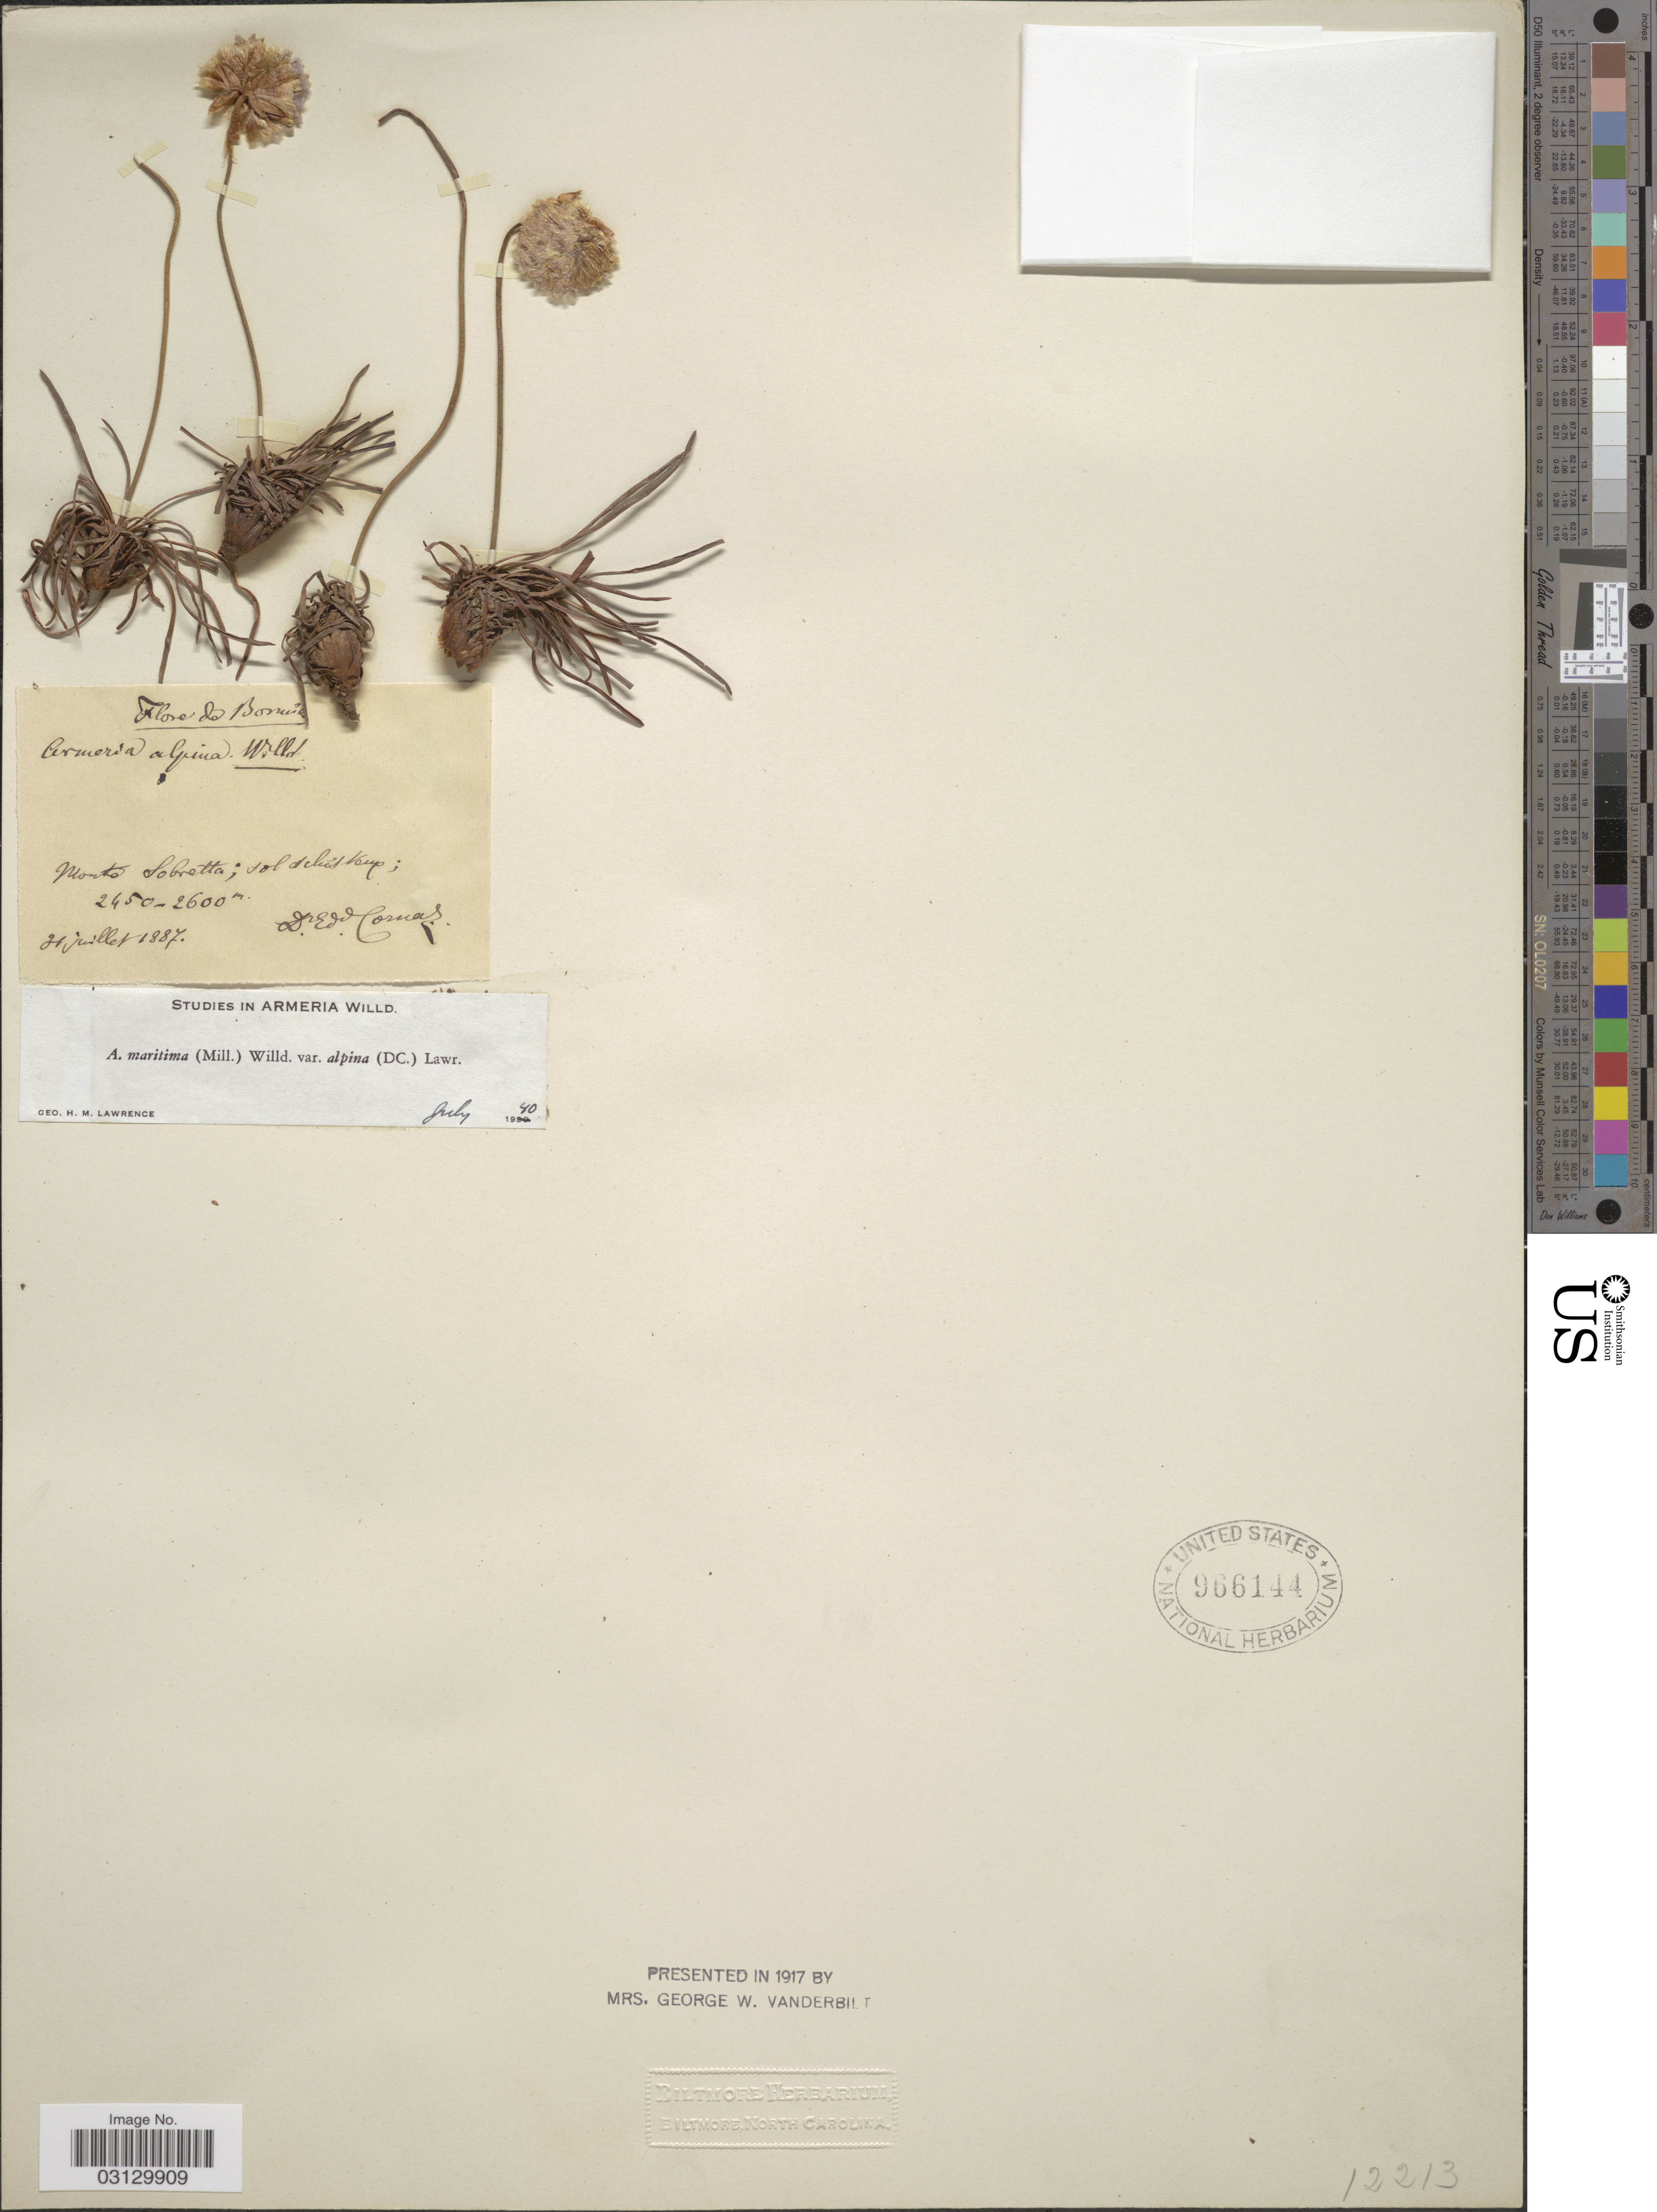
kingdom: Plantae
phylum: Tracheophyta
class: Magnoliopsida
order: Caryophyllales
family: Plumbaginaceae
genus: Armeria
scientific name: Armeria maritima subsp. alpina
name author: (Willd.) P. Silva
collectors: E. Cornaz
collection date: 1887-07-21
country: Italy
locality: Bom [illegible text] [interpreted]. Monte Sobretta; sol d'chateux [interpreted].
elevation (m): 2450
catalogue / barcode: US 966144